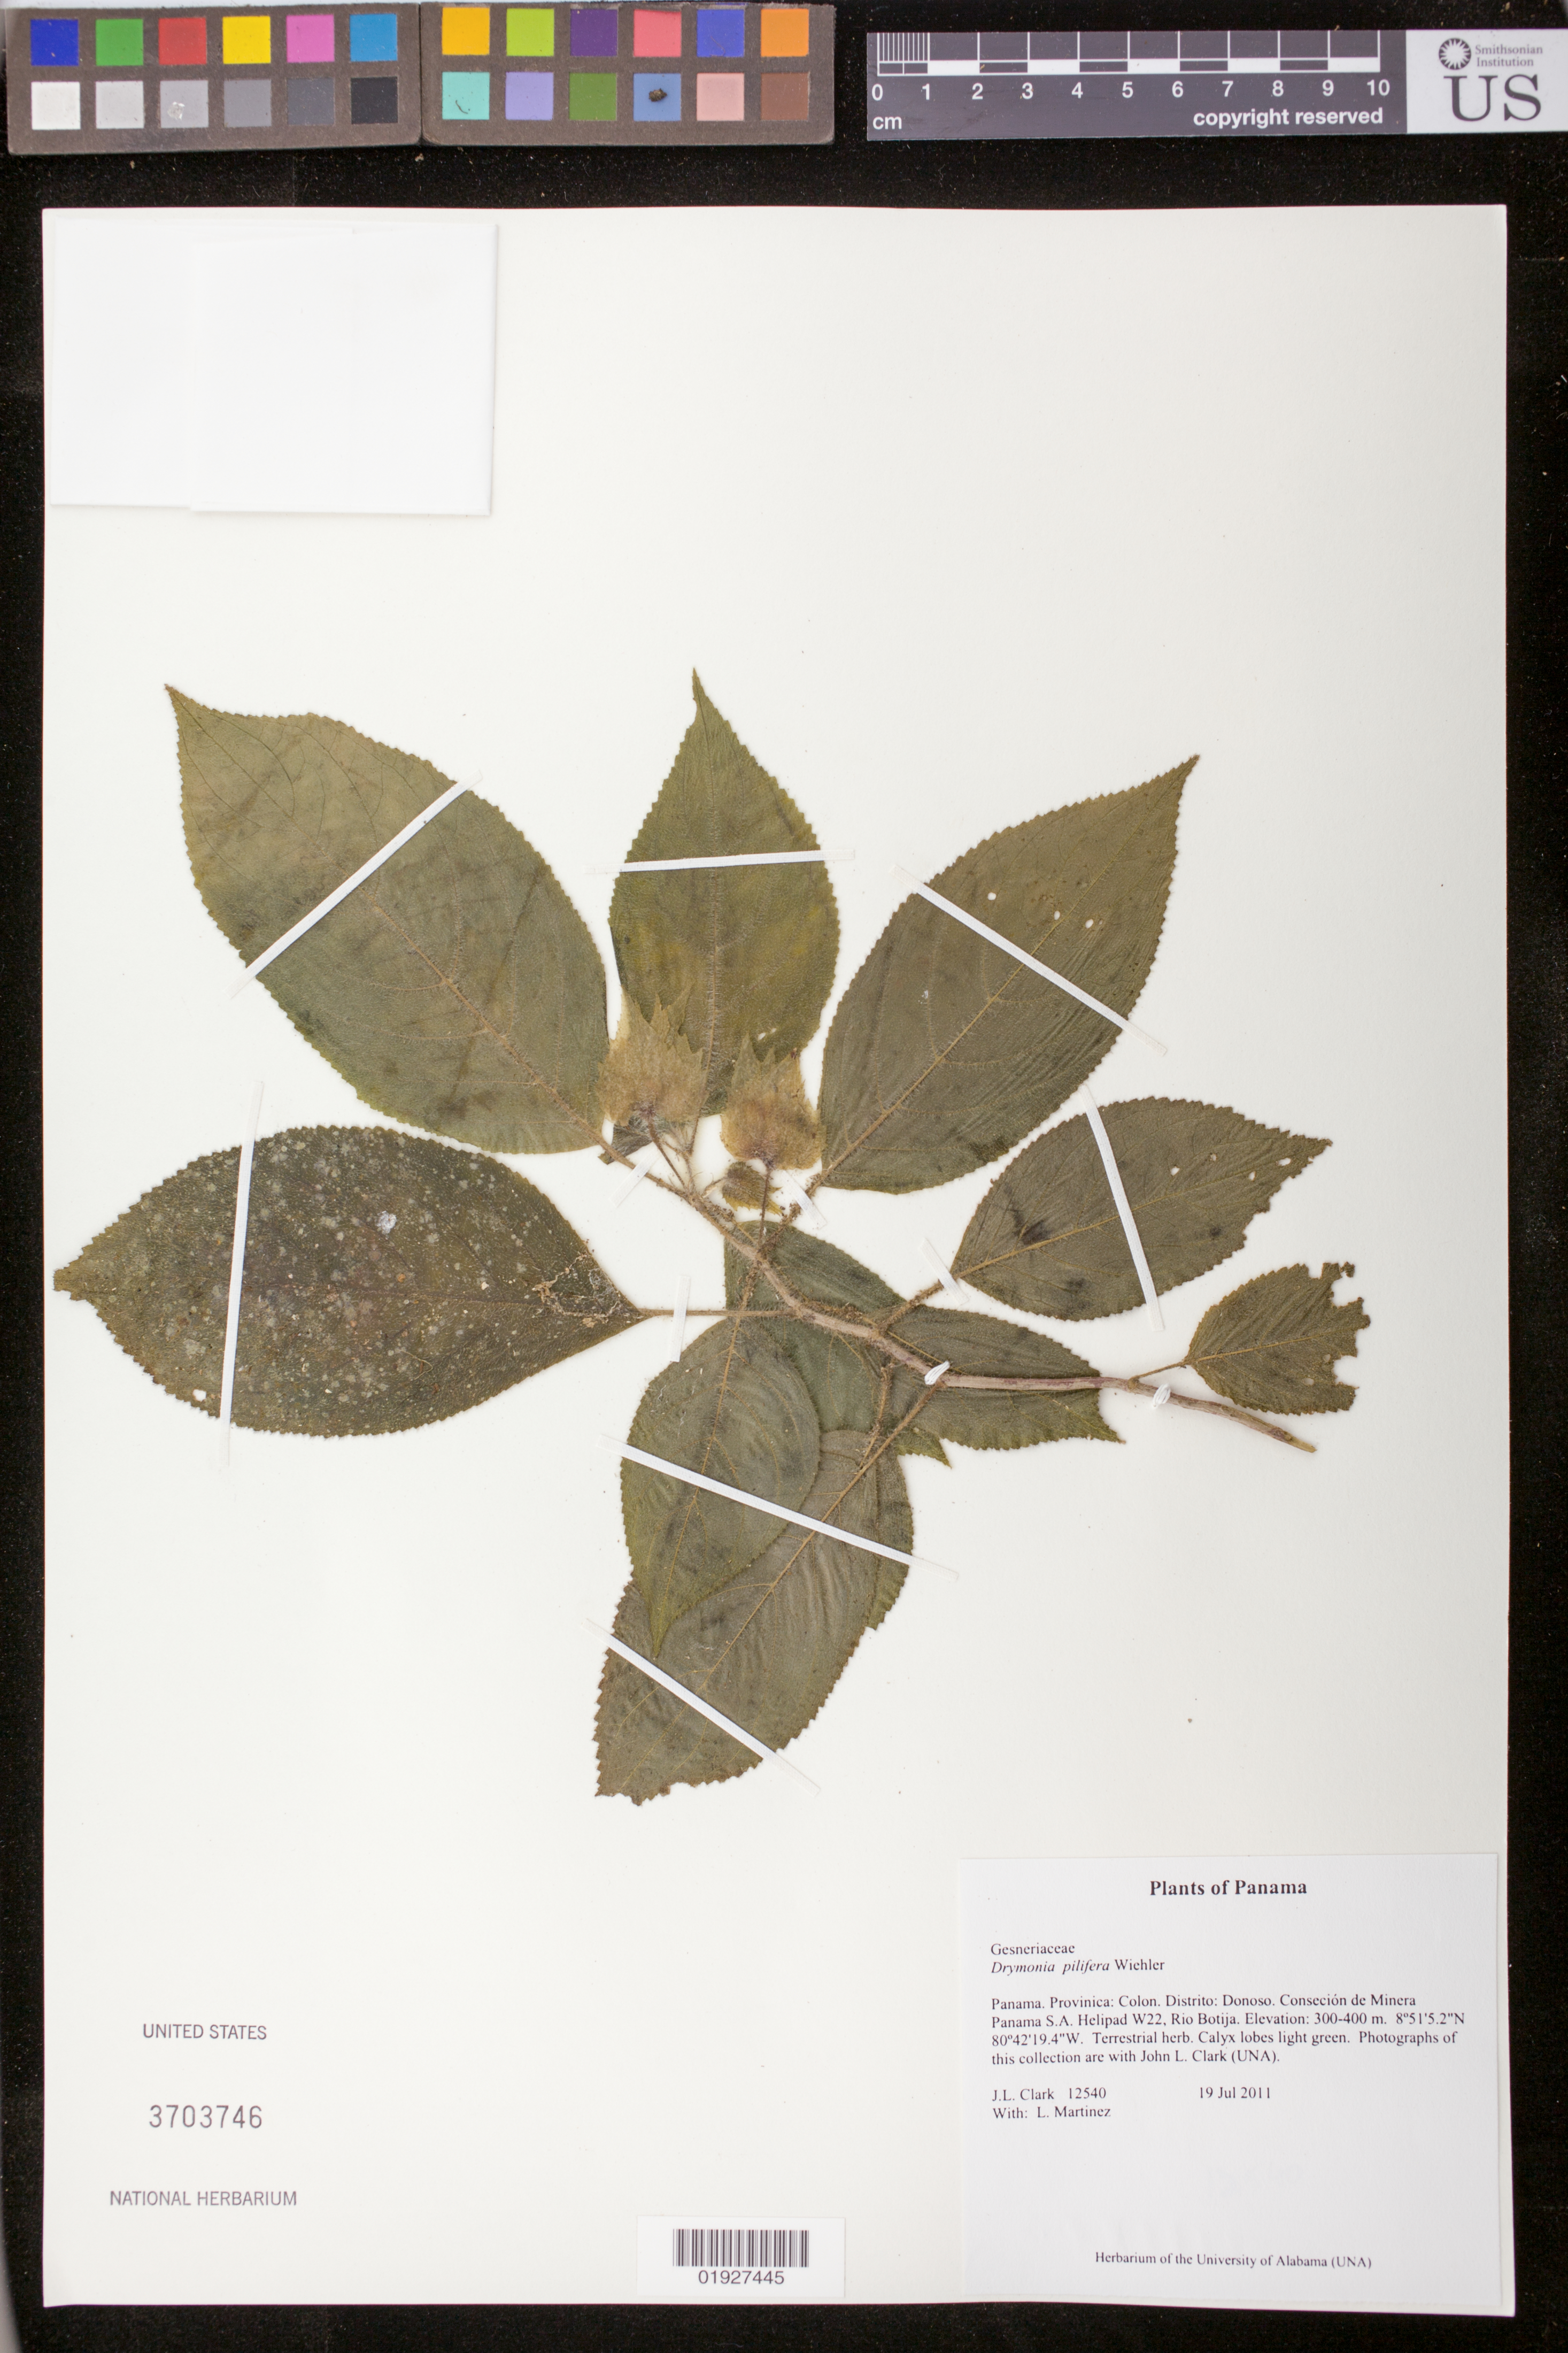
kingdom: Plantae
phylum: Tracheophyta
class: Magnoliopsida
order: Lamiales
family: Gesneriaceae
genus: Drymonia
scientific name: Drymonia pilifera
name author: Wiehler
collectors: J. L. Clark & L. Martinez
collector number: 12540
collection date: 2011-07-19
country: Panama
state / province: Colón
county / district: Donoso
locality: Conseción de Minera Panama S.A. Helipad W22, Rio Botija.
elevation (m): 300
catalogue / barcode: US 3703746